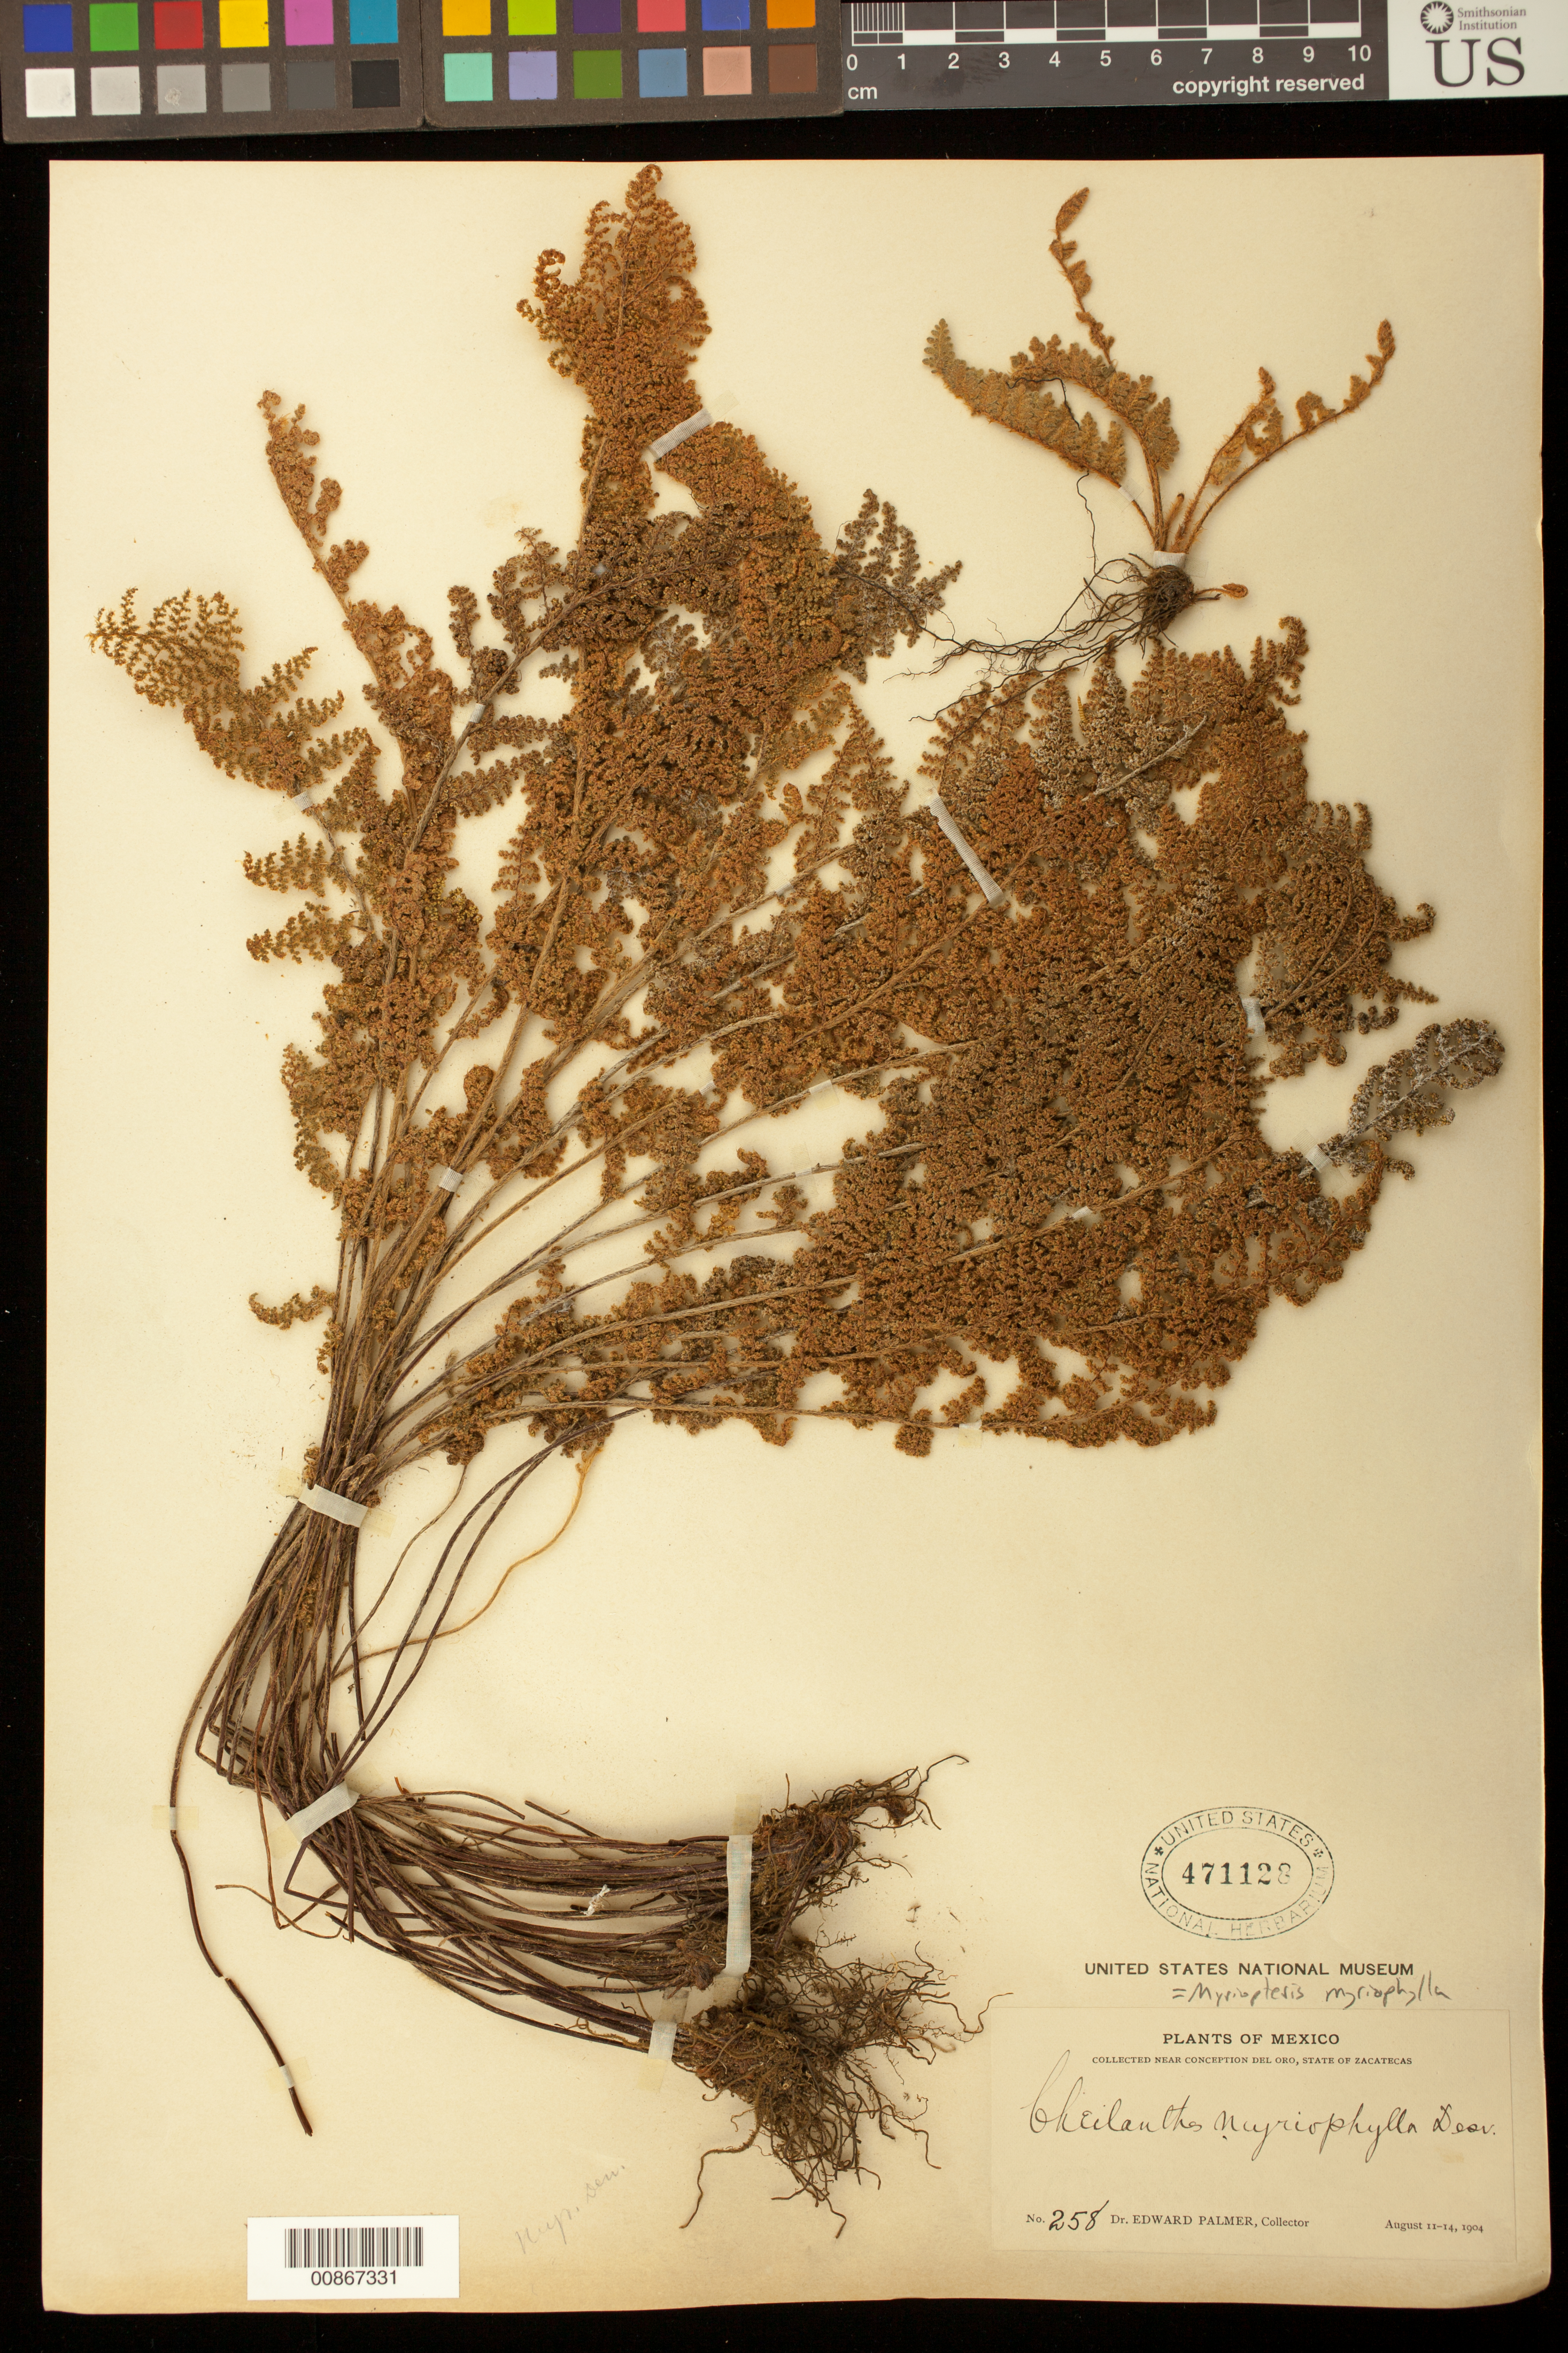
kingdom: Plantae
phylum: Tracheophyta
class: Polypodiopsida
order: Polypodiales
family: Pteridaceae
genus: Myriopteris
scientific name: Myriopteris microphylla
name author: (Sw.) Grusz & Windham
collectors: E. Palmer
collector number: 258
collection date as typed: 11 Aug 1904 to 14 Aug 1904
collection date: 1904-08-11/1904-08-14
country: Mexico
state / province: Zacatecas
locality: Near Concepción del Oro, Zacatecas.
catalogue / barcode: US 471128